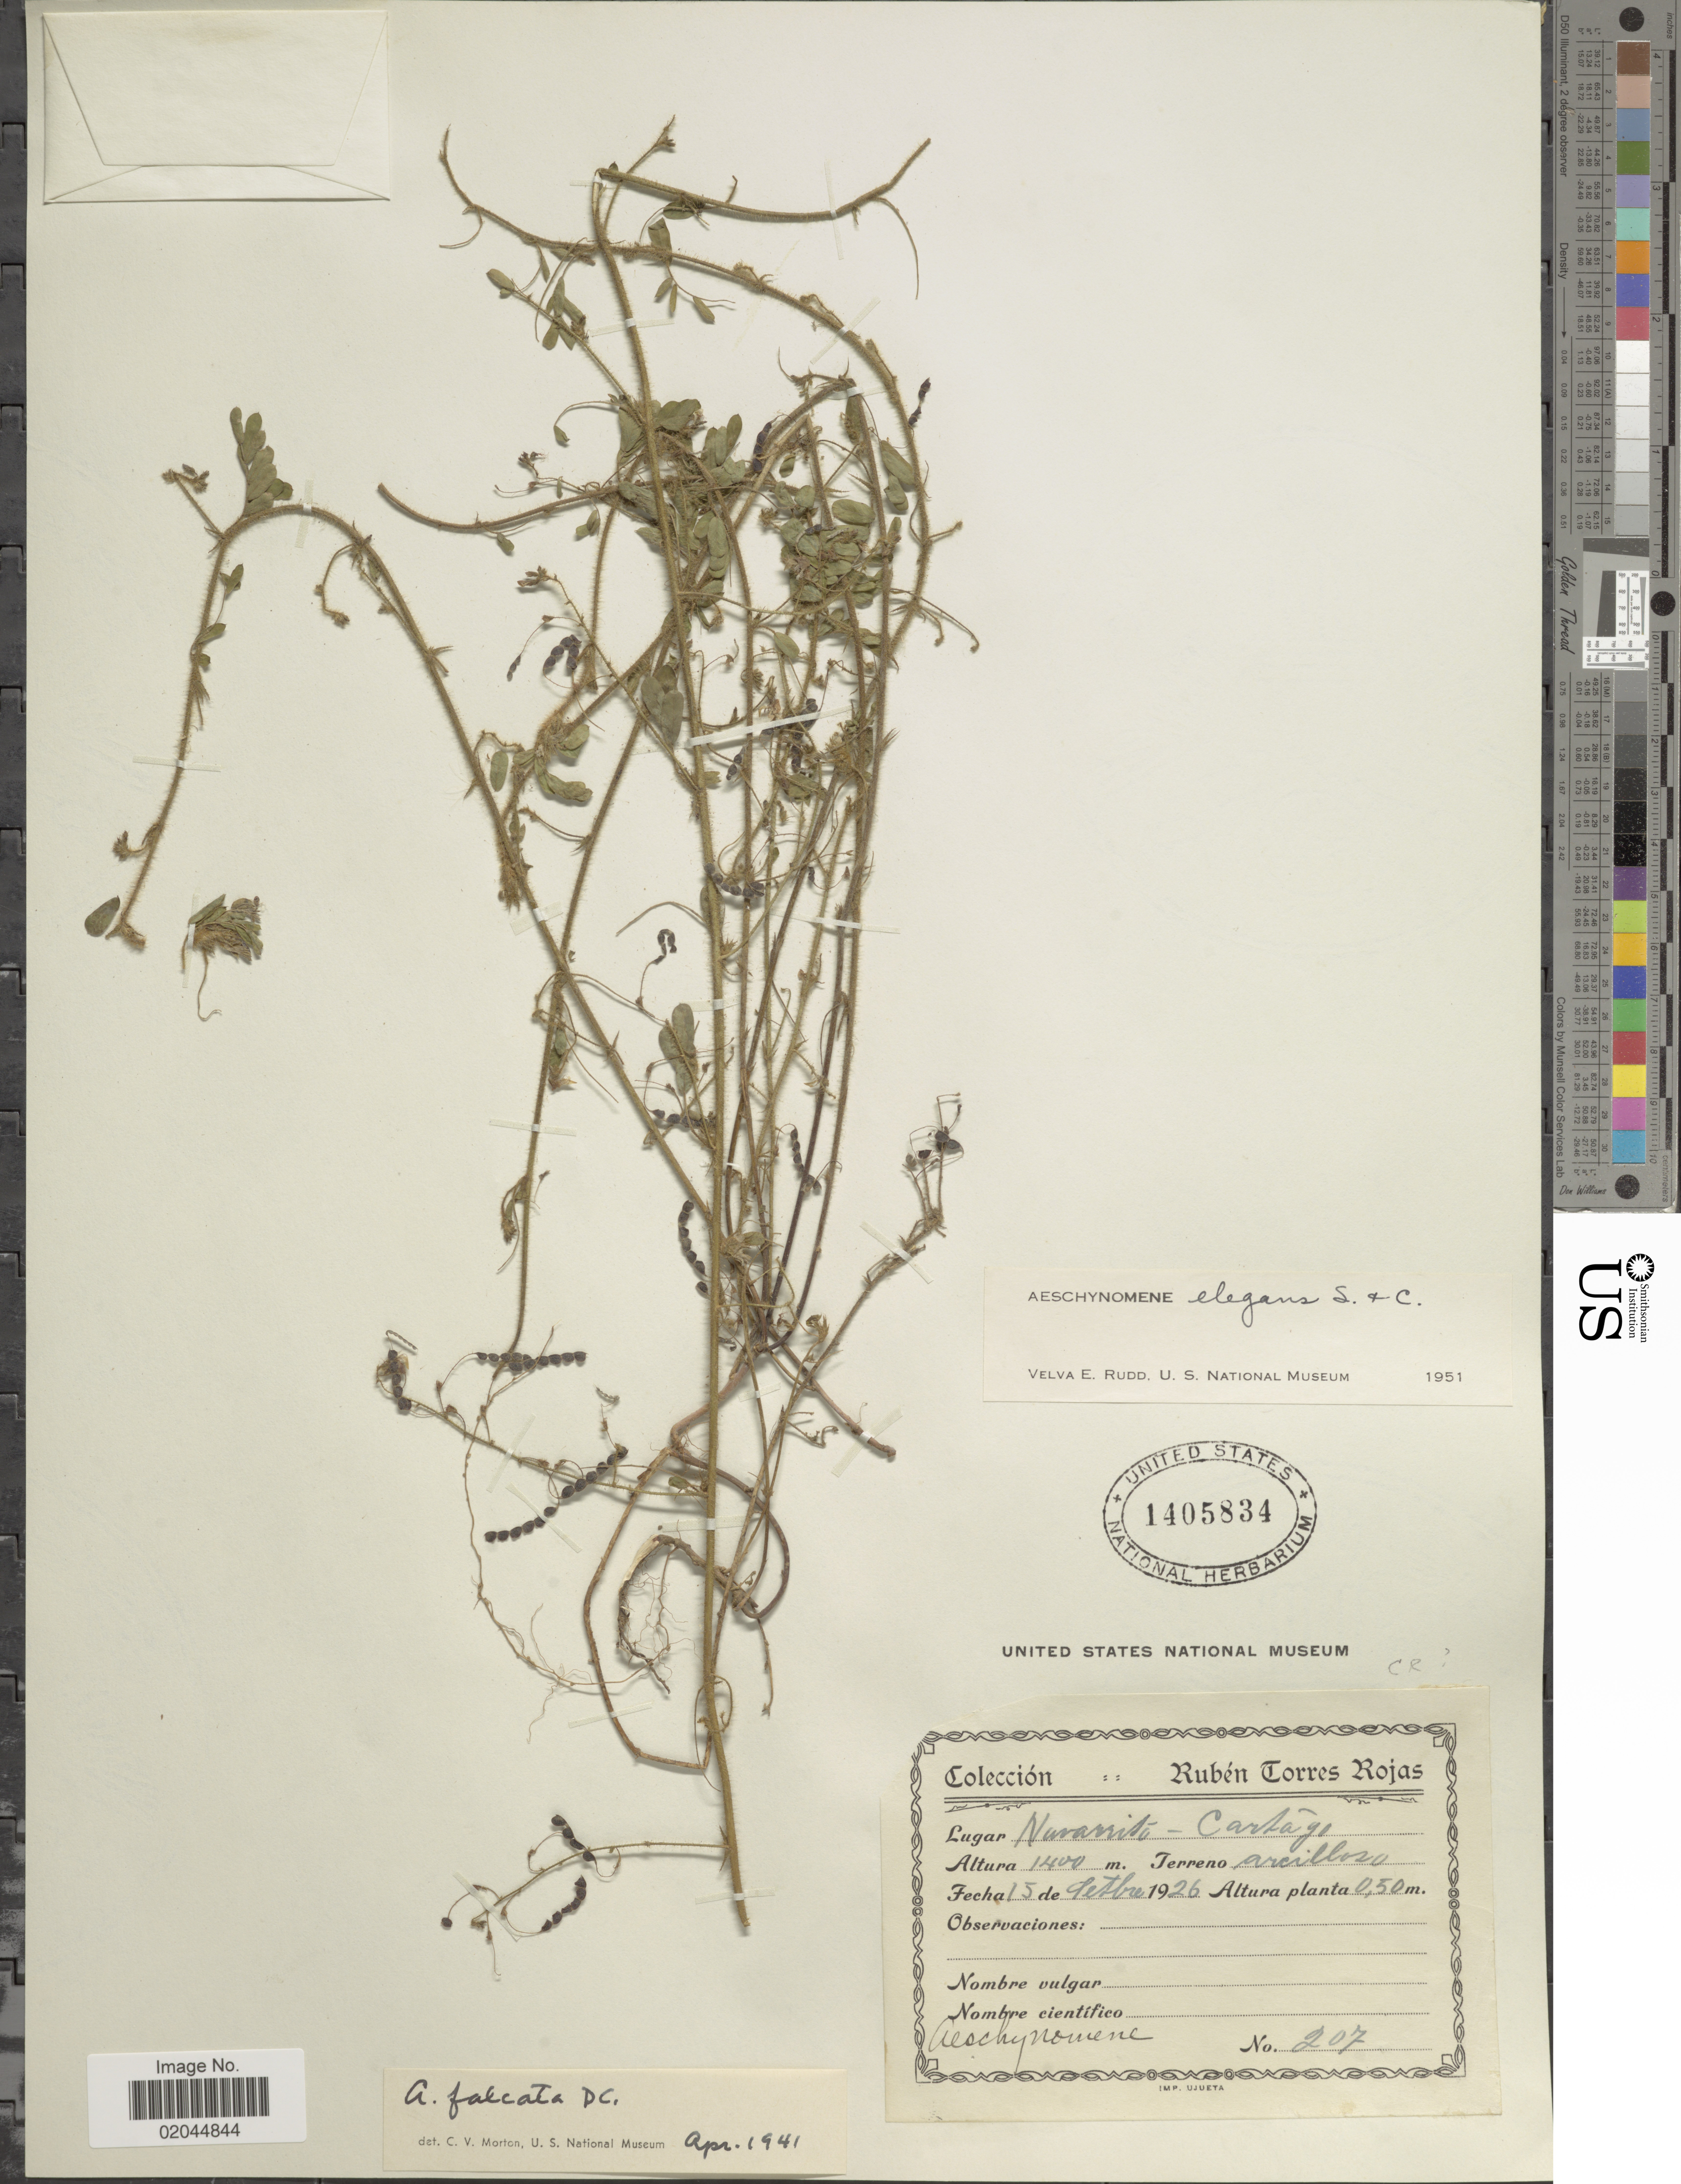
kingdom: Plantae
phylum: Tracheophyta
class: Magnoliopsida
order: Fabales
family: Fabaceae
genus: Aeschynomene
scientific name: Aeschynomene elegans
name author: Cham. ex Schltdl.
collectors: R. Torres Rojas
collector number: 207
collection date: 1926-02-15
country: Costa Rica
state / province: Cartago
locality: Navarrito, Cartago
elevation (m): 1400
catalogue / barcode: US 1405834